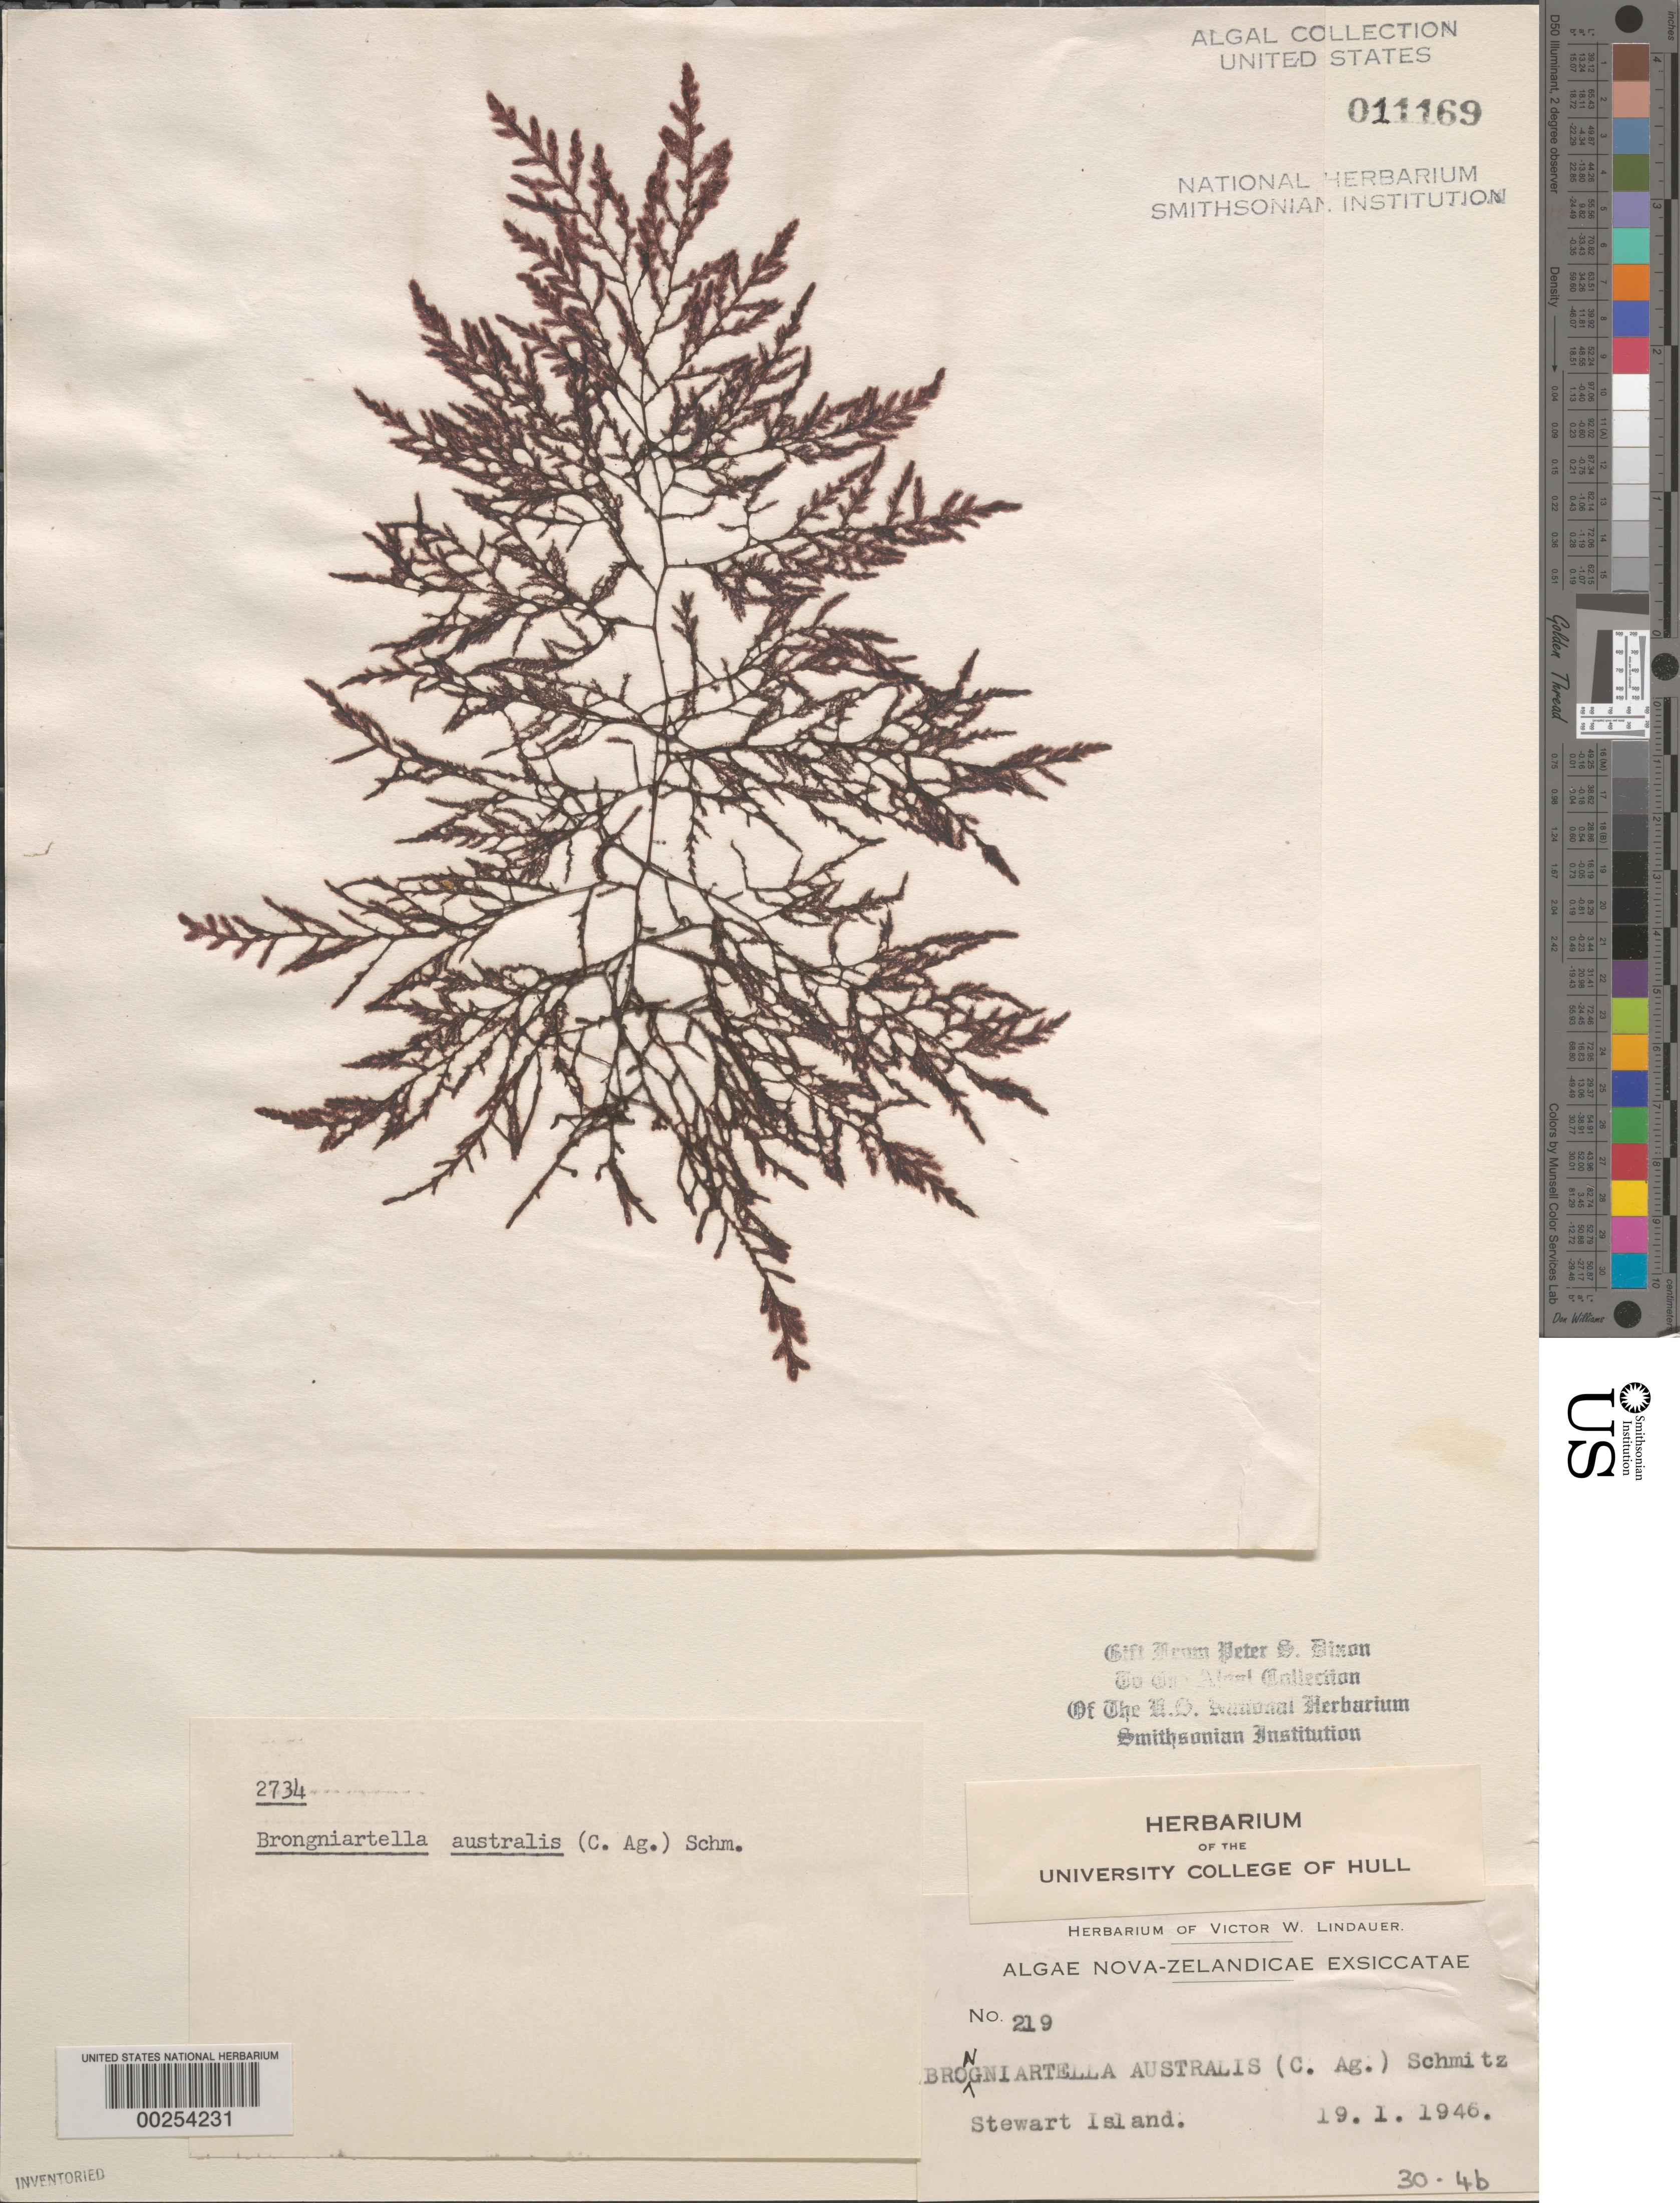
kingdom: Plantae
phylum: Rhodophyta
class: Florideophyceae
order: Ceramiales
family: Rhodomelaceae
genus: Brongniartella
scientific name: Brongniartella australis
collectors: V. Lindauer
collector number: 219 & PSD 2734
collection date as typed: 19 Jan 1946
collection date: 1946-01-19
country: New Zealand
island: Stewart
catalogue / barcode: US 11169